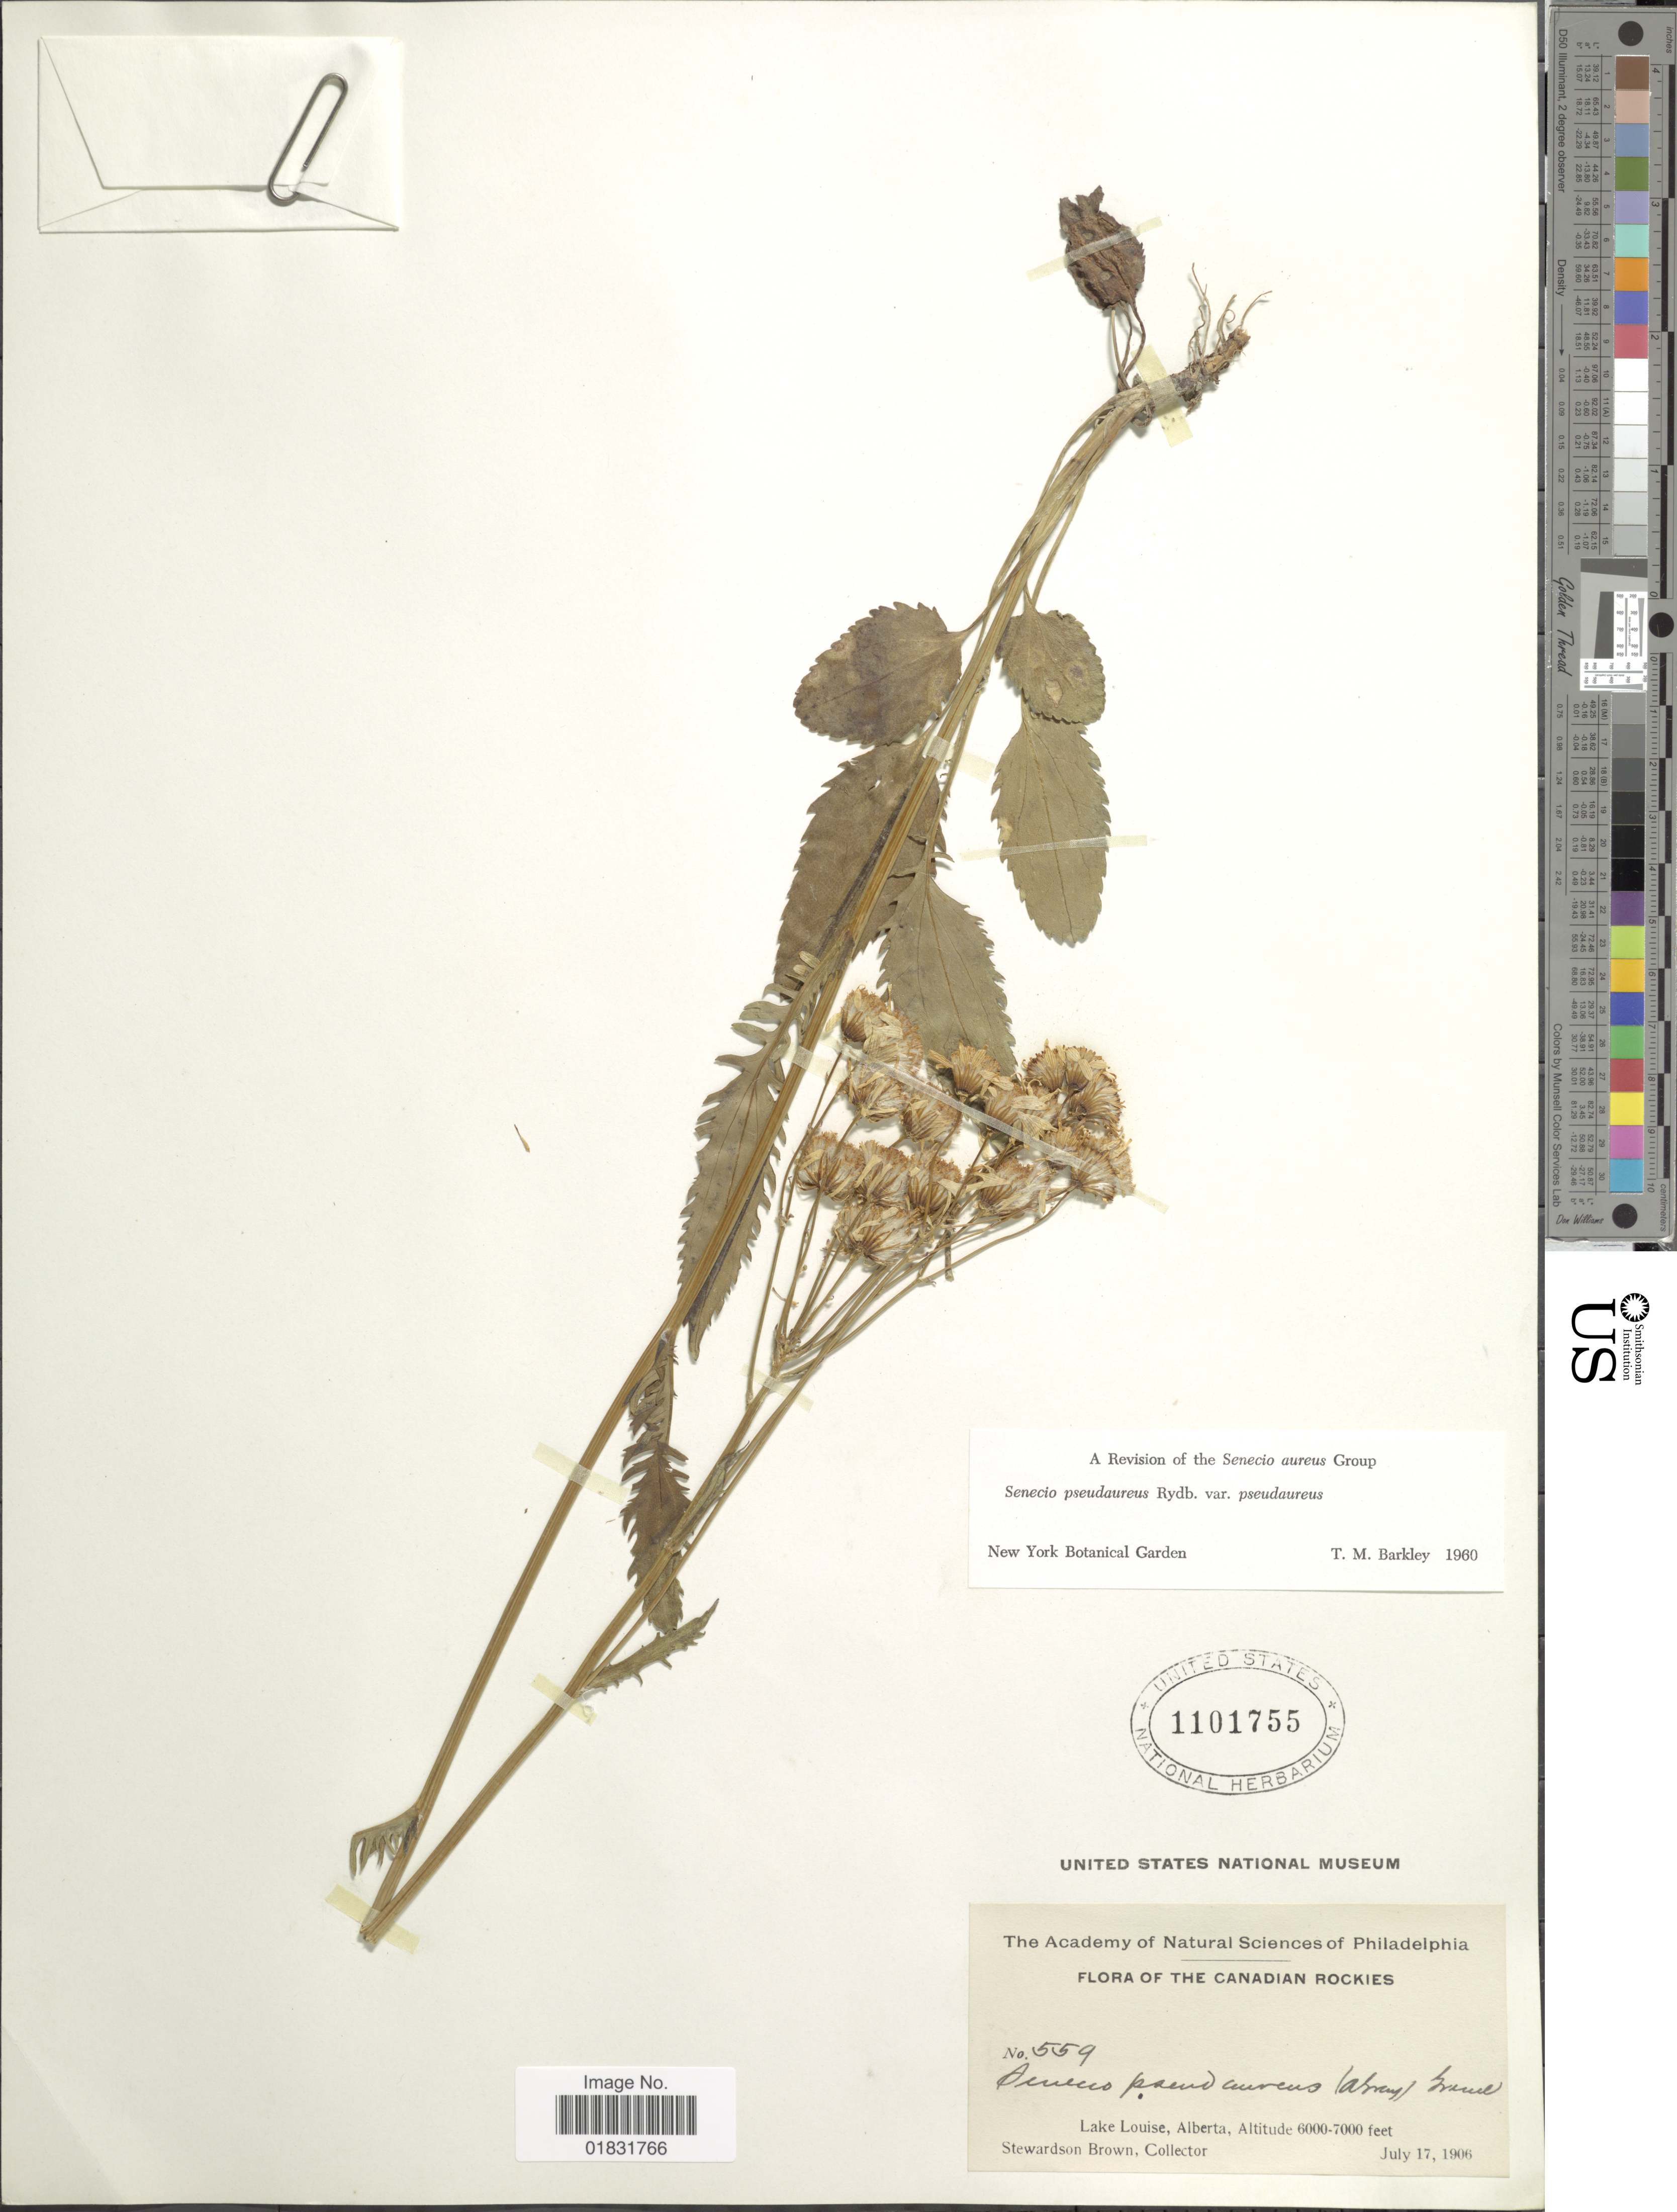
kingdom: Plantae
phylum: Tracheophyta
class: Magnoliopsida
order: Asterales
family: Asteraceae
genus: Packera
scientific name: Packera pseudaurea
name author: (Rydb.) W.A. Weber & Á. Löve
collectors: S. Brown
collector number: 559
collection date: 1906-07-17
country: Canada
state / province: Alberta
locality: The Canadian Rockies, Lake Louise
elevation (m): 1829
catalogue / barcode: US 1101755